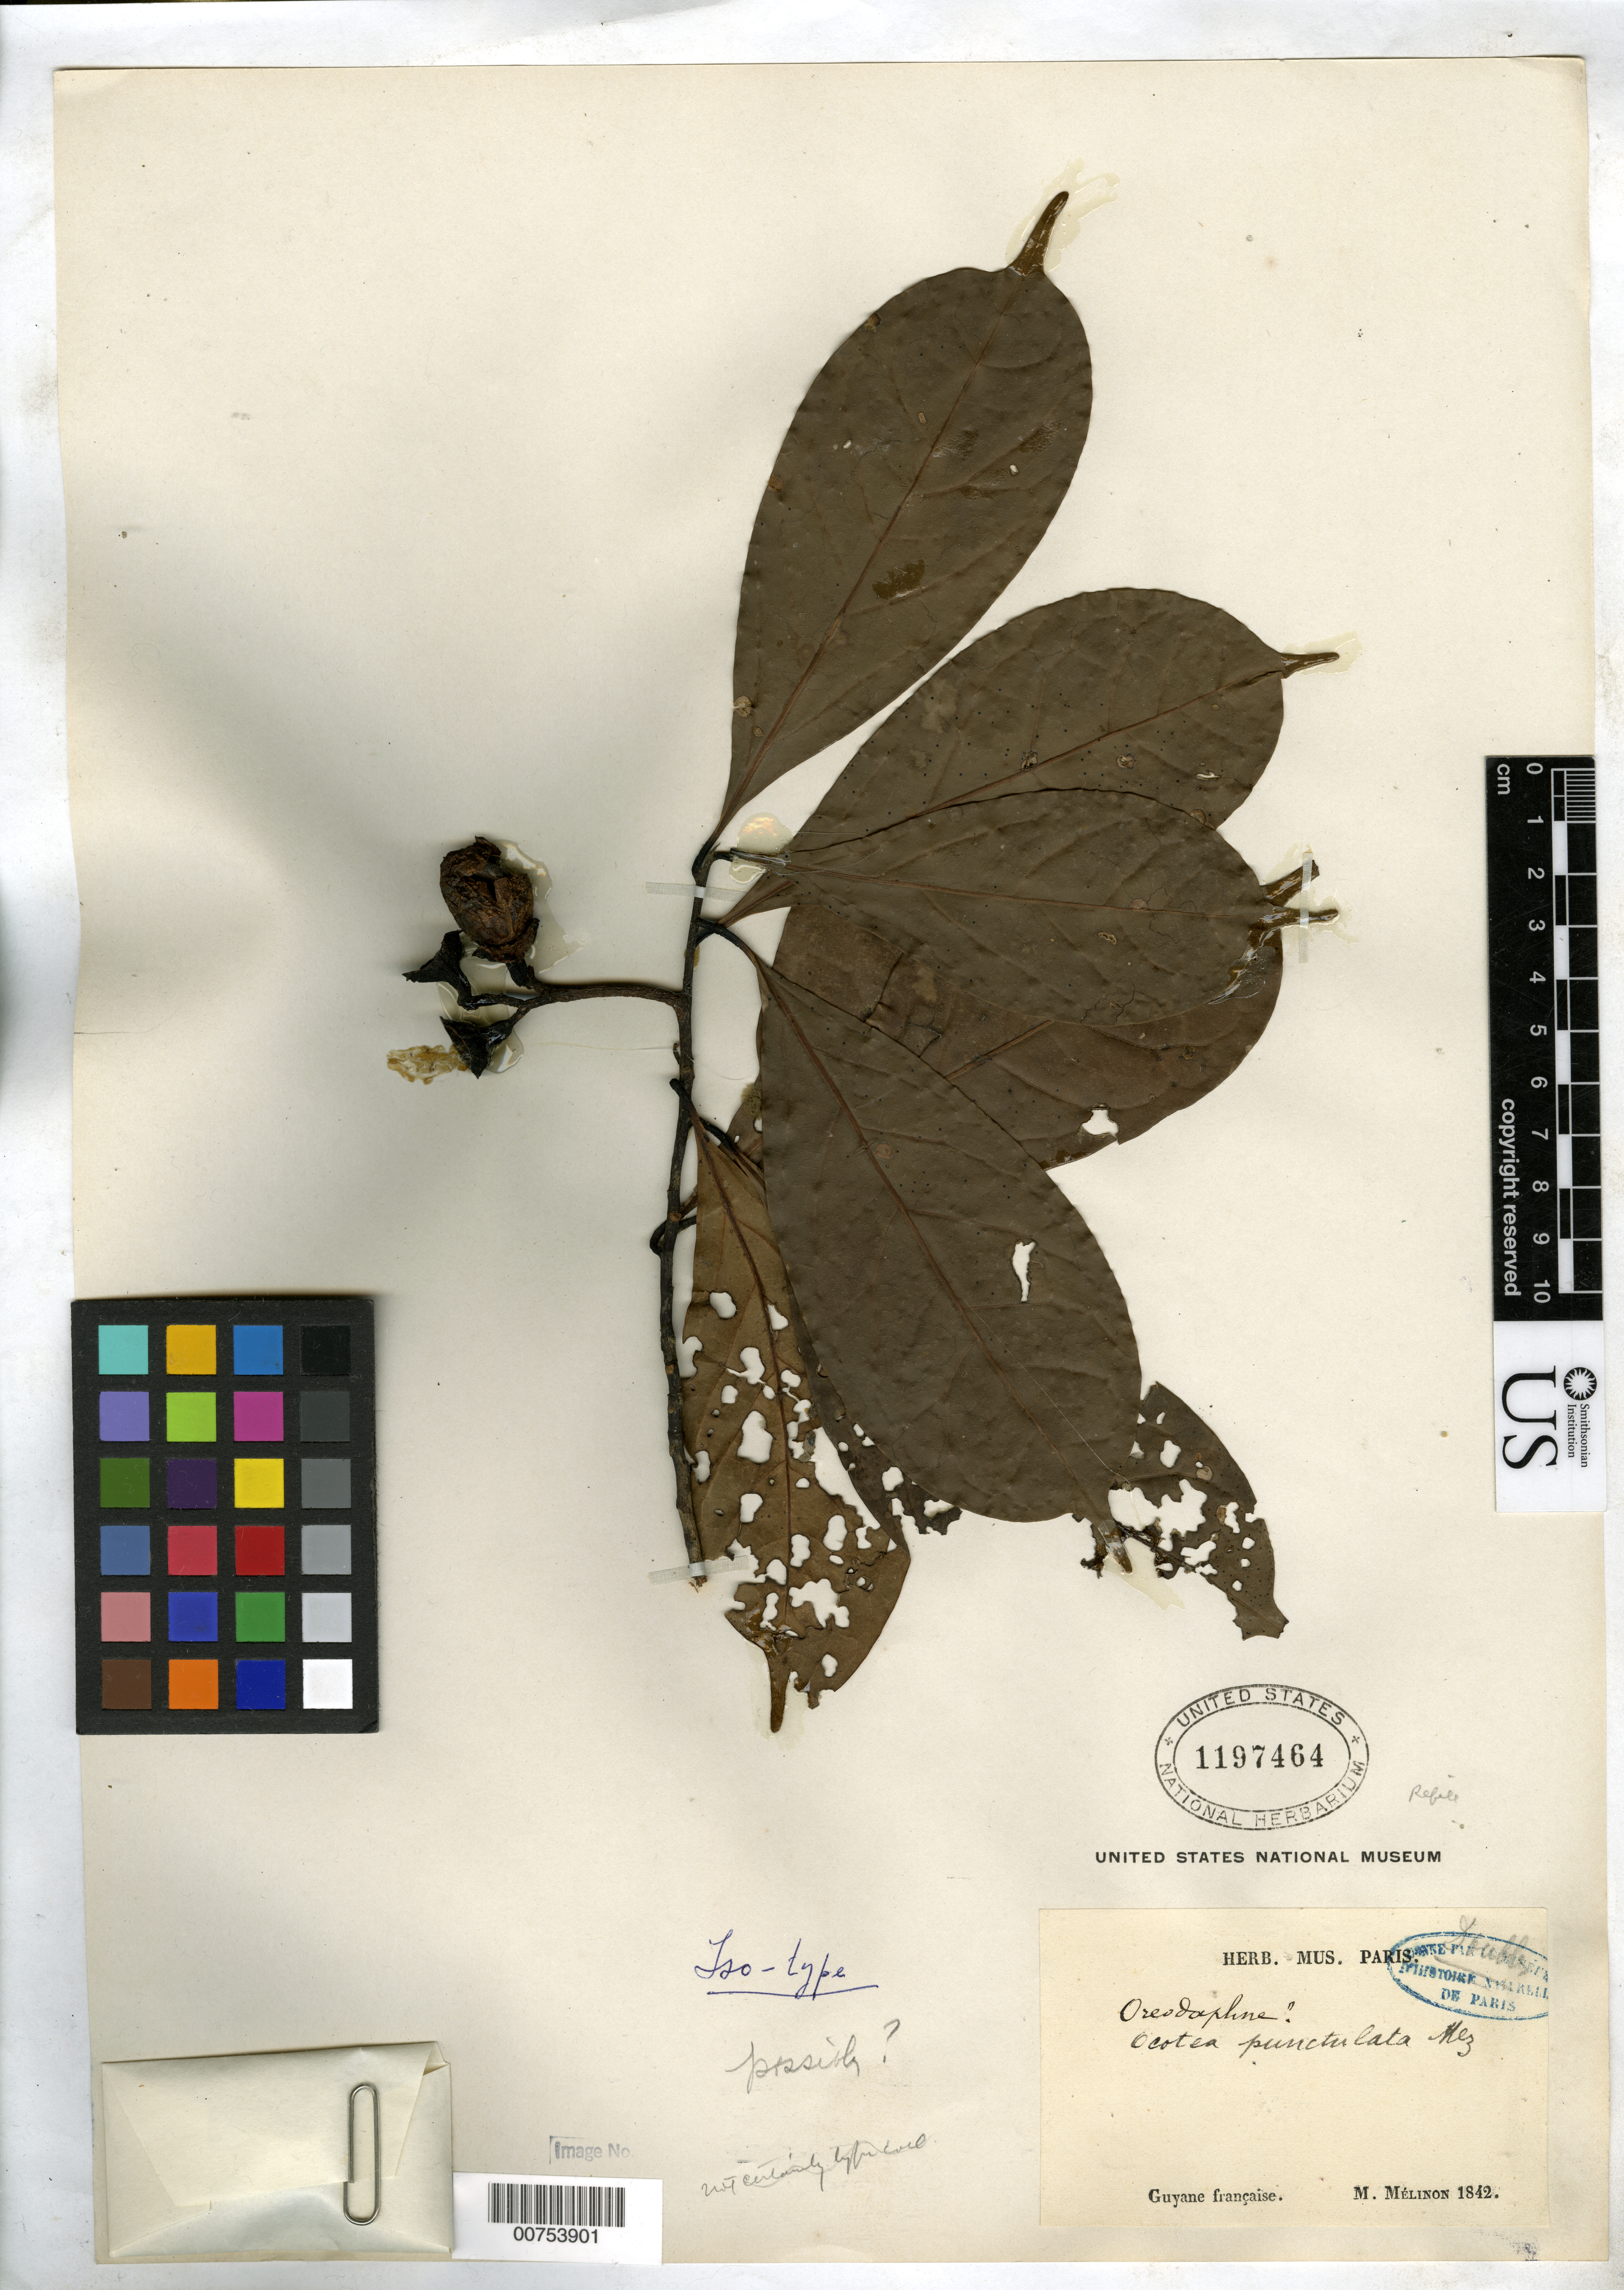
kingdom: Plantae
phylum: Tracheophyta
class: Magnoliopsida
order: Laurales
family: Lauraceae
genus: Ocotea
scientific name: Ocotea punctulata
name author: Mez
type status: Possible Type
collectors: M. Melinon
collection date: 1842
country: French Guiana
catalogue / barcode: US 1197464